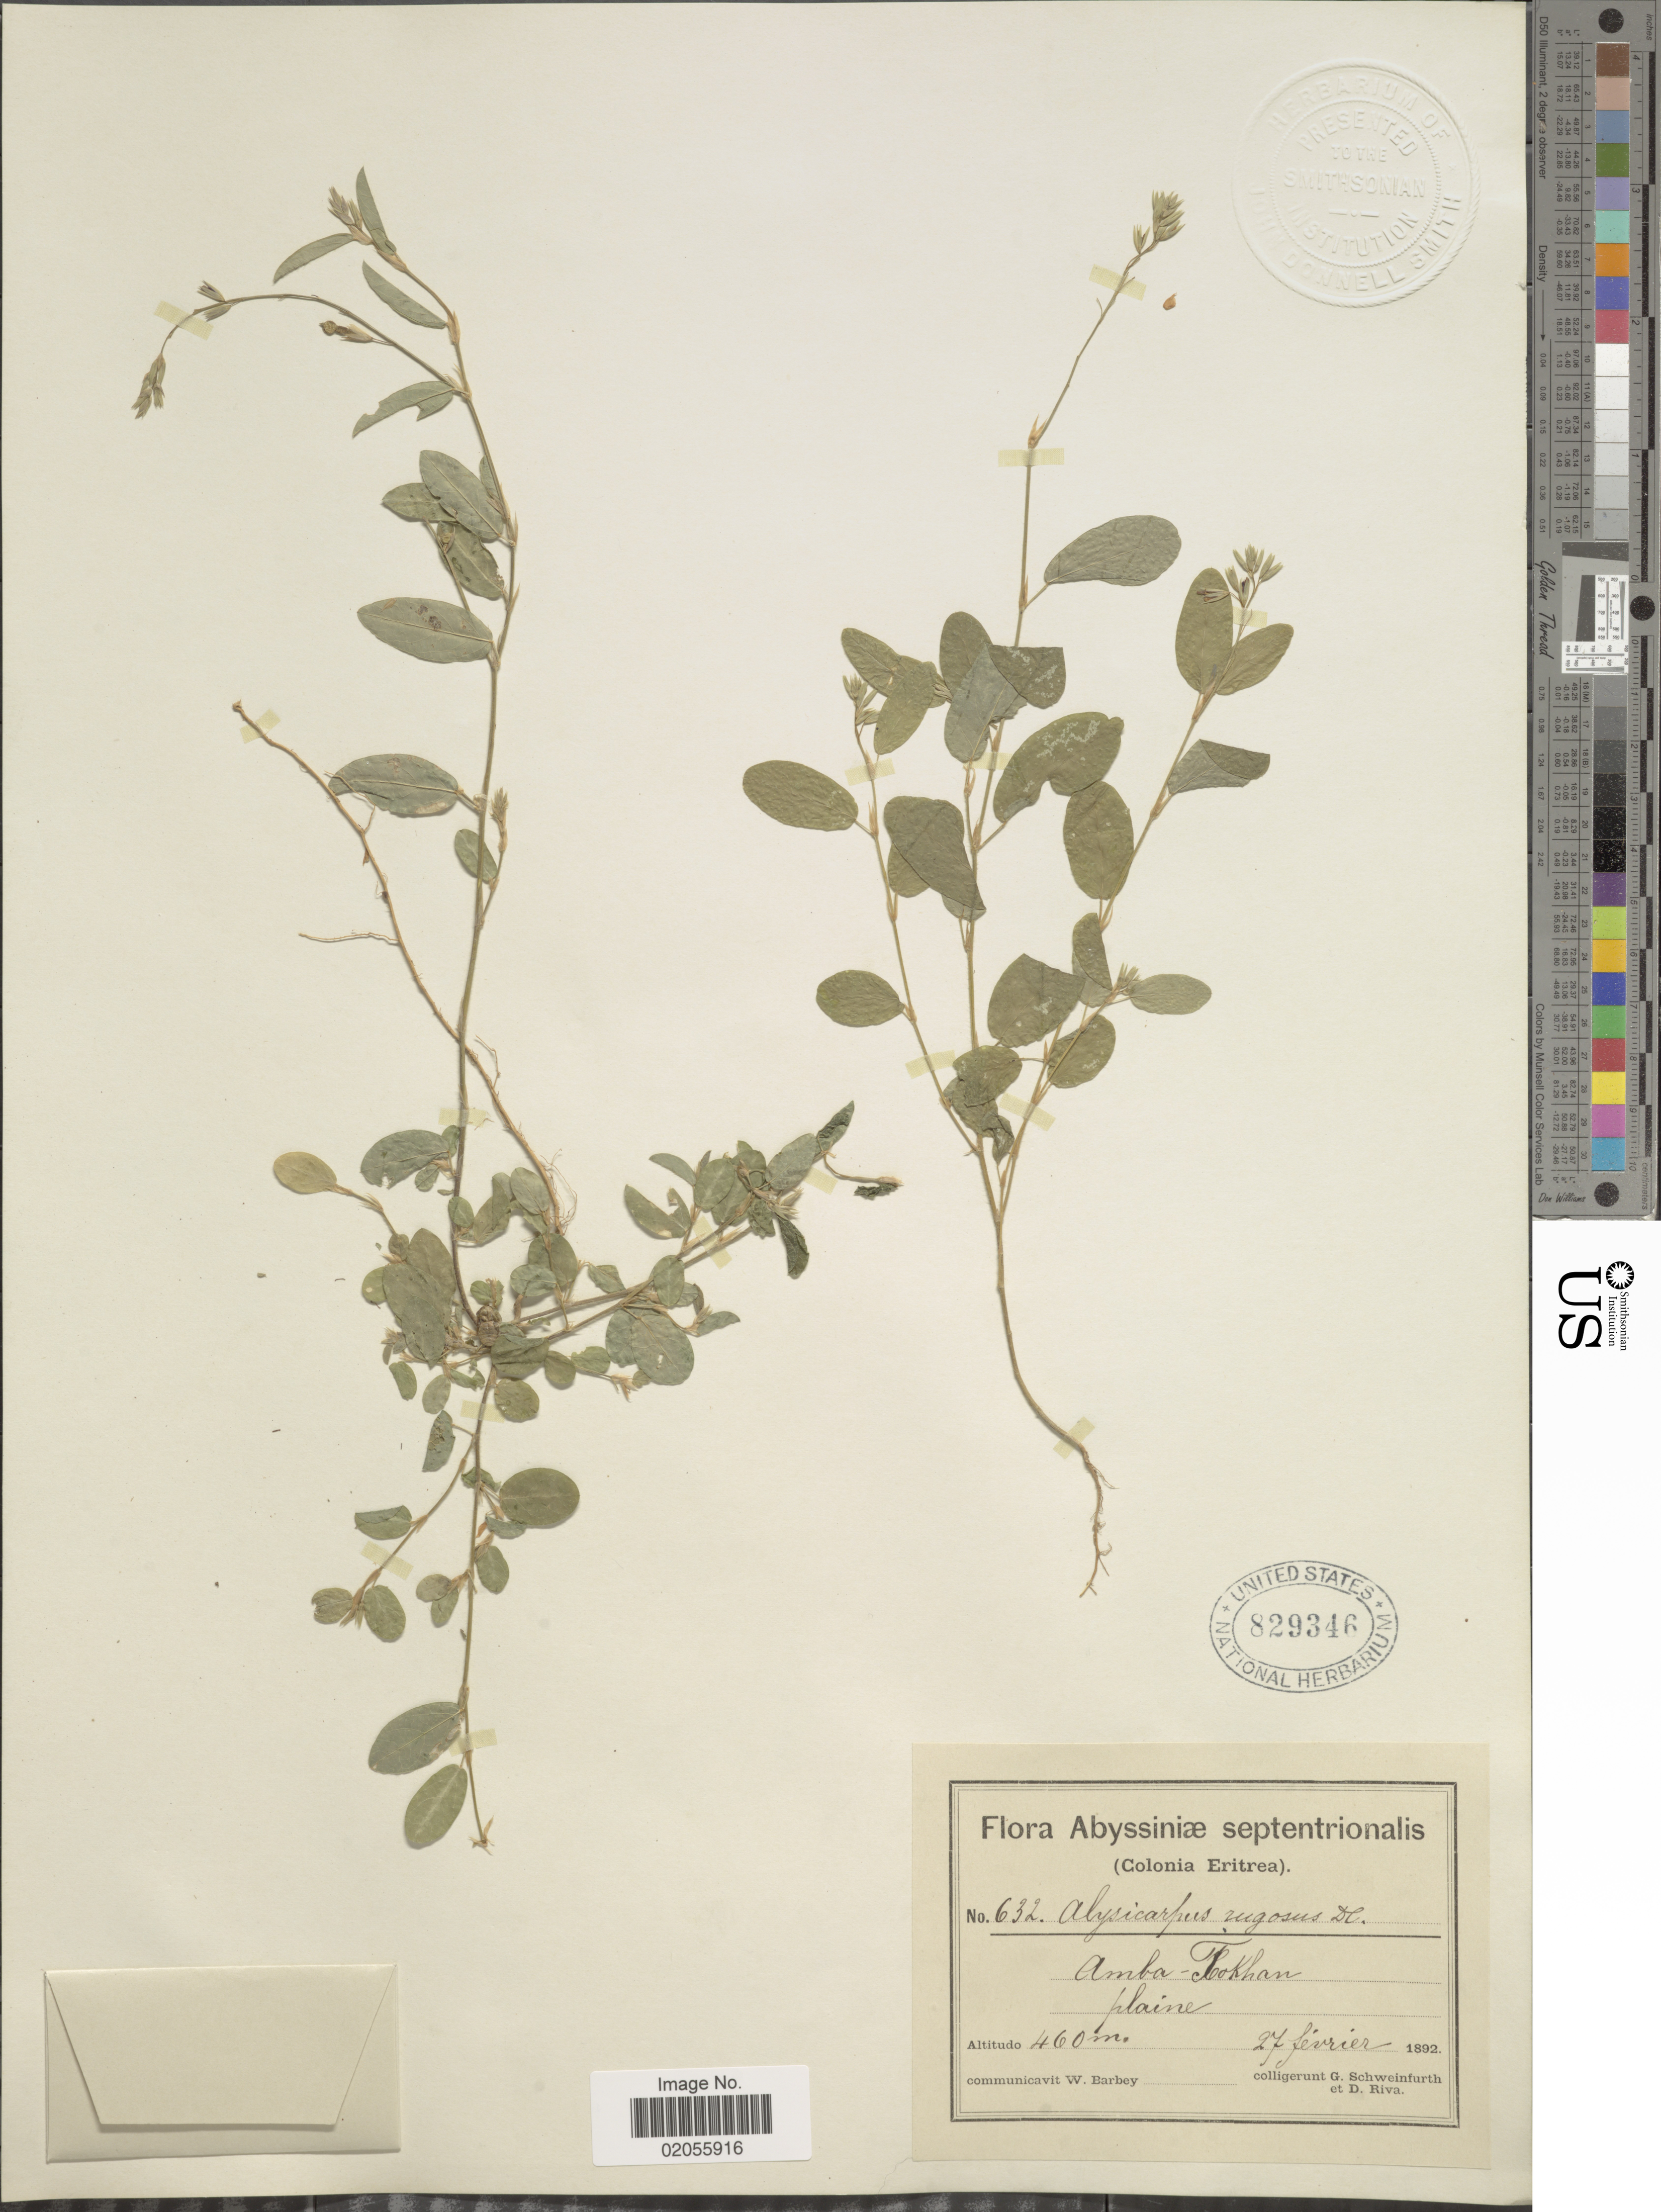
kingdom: Plantae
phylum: Tracheophyta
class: Magnoliopsida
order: Fabales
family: Fabaceae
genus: Alysicarpus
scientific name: Alysicarpus rugosus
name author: (Willd.) DC.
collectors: G. A. Schweinfurth (herbarium) & D. Riva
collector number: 632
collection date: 1892-02-27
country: Eritrea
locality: Abyssiniae. Amba-Tokhan [interpreted]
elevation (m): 460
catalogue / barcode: US 829346